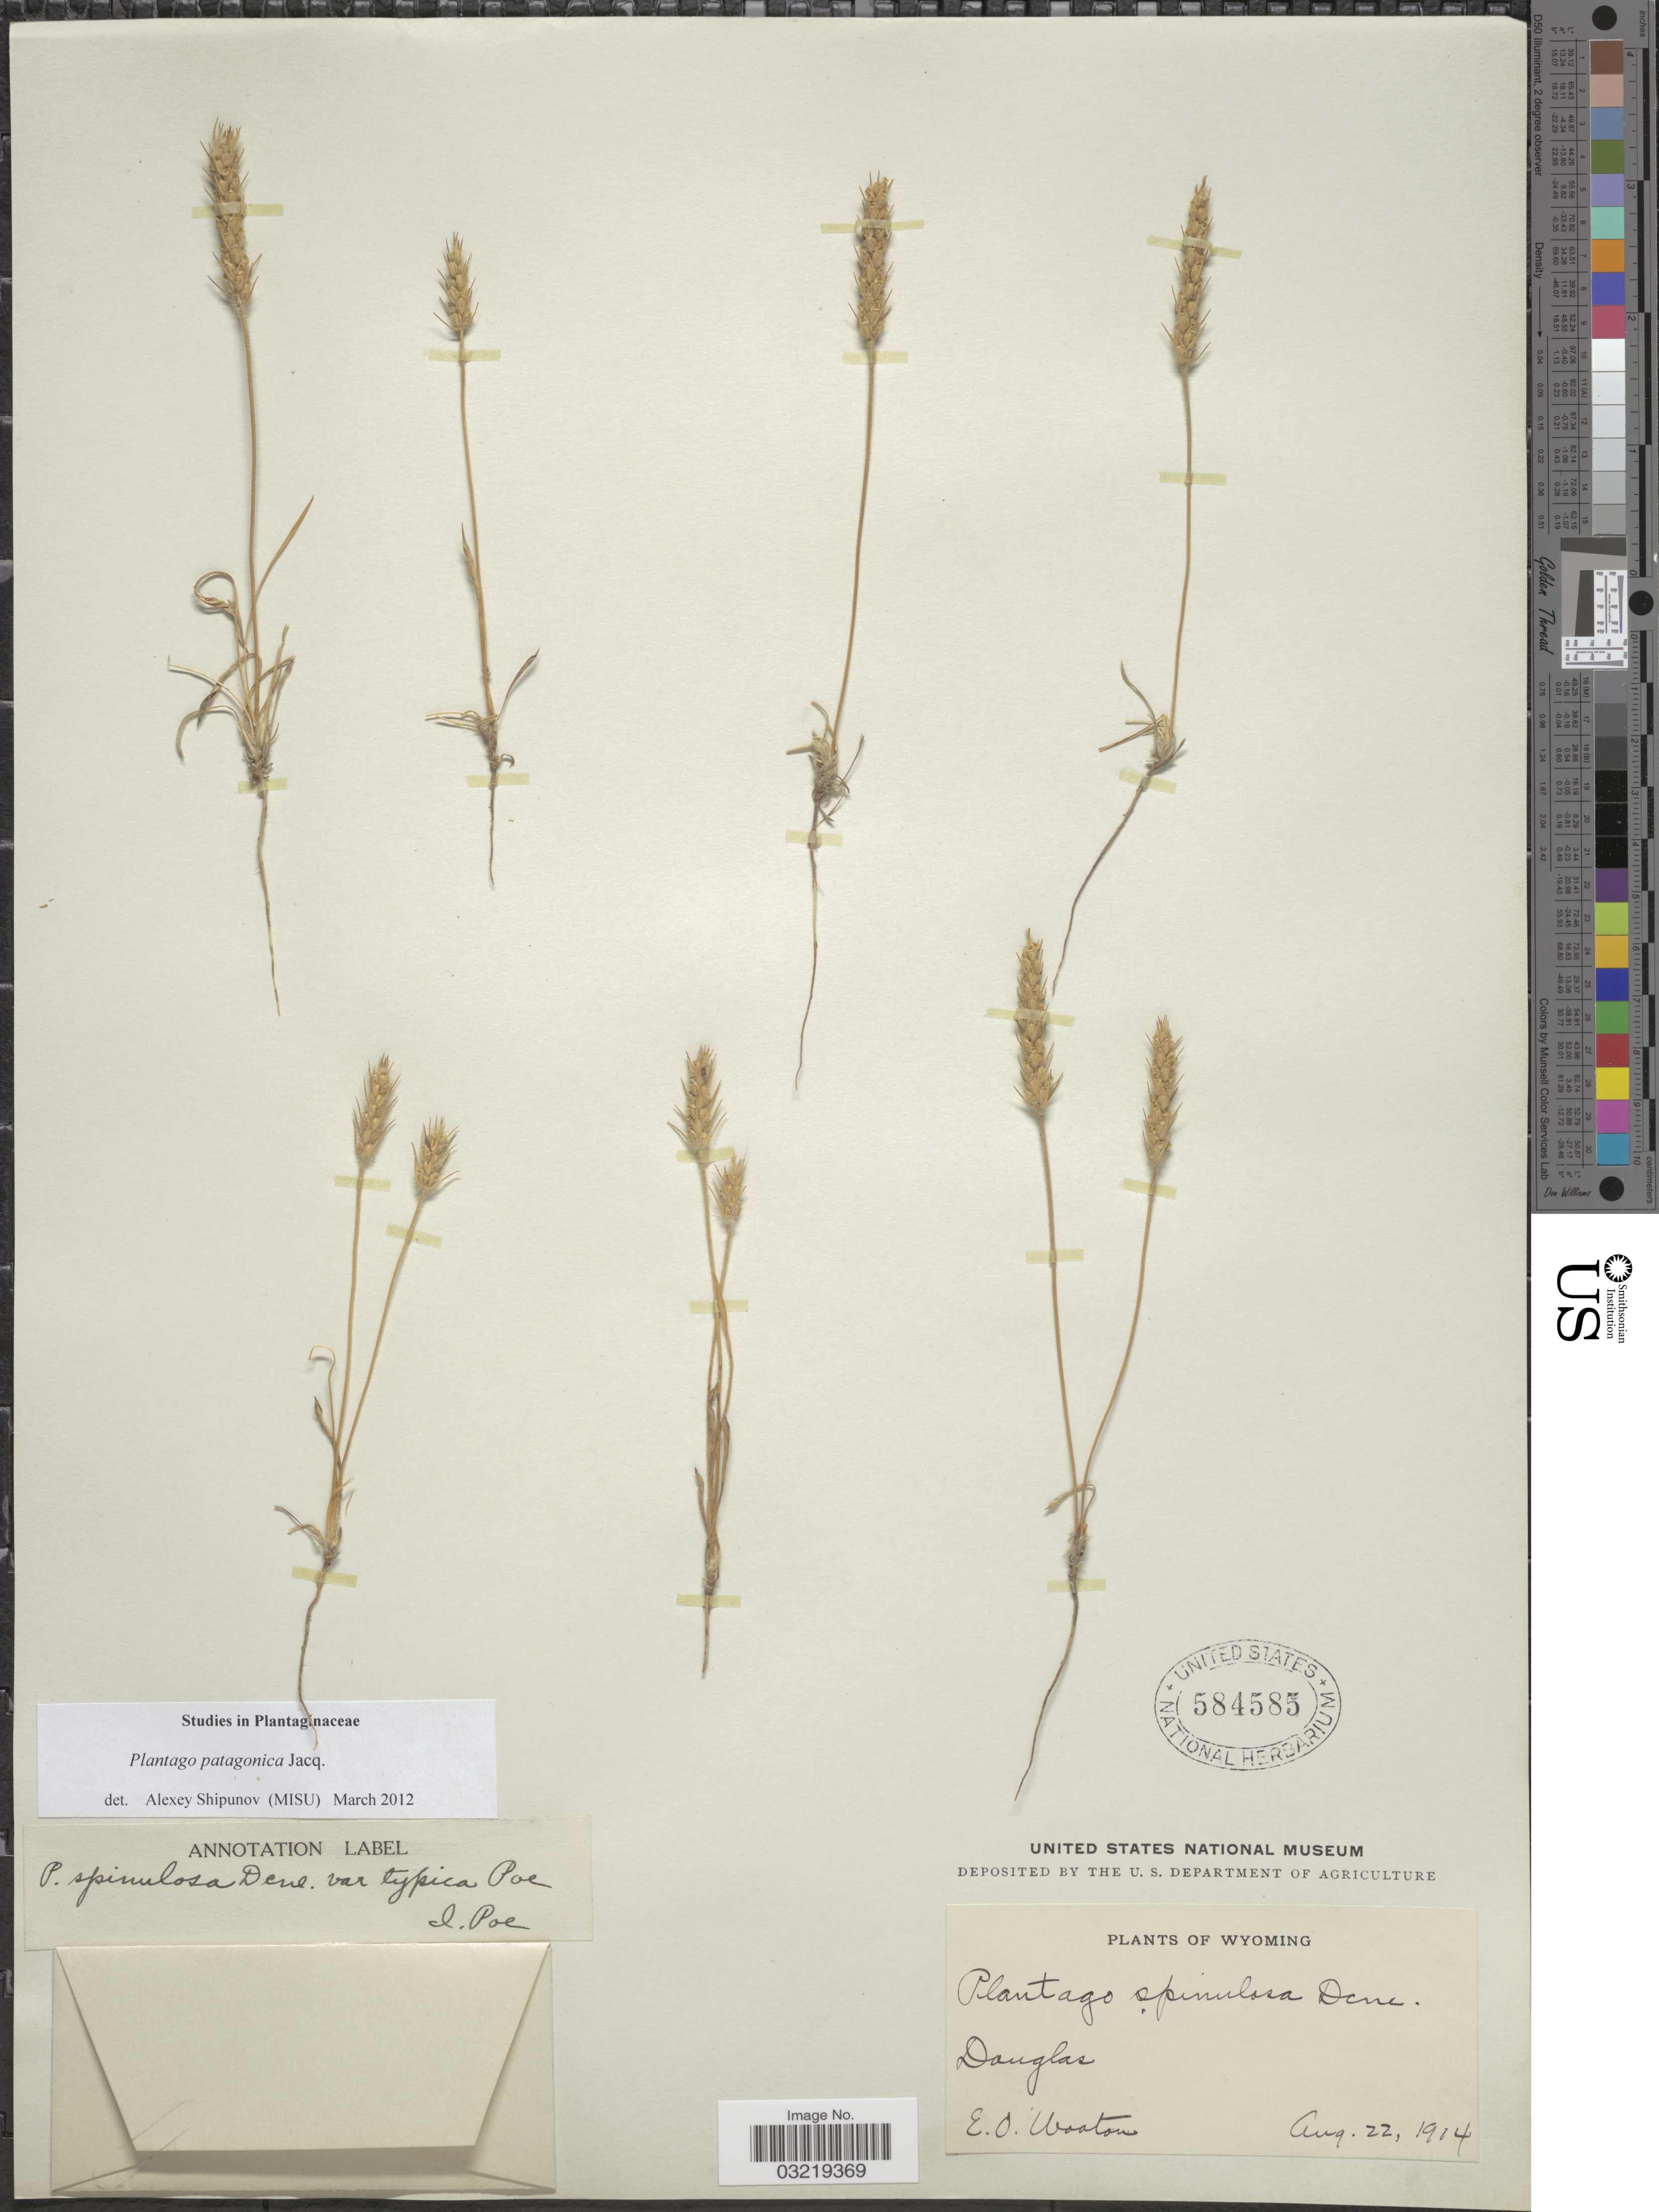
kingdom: Plantae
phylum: Tracheophyta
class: Magnoliopsida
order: Lamiales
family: Plantaginaceae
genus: Plantago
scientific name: Plantago patagonica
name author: Jacq.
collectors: E. O. Wooton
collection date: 1914-08-22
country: United States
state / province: Wyoming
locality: Douglas.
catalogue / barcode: US 584585